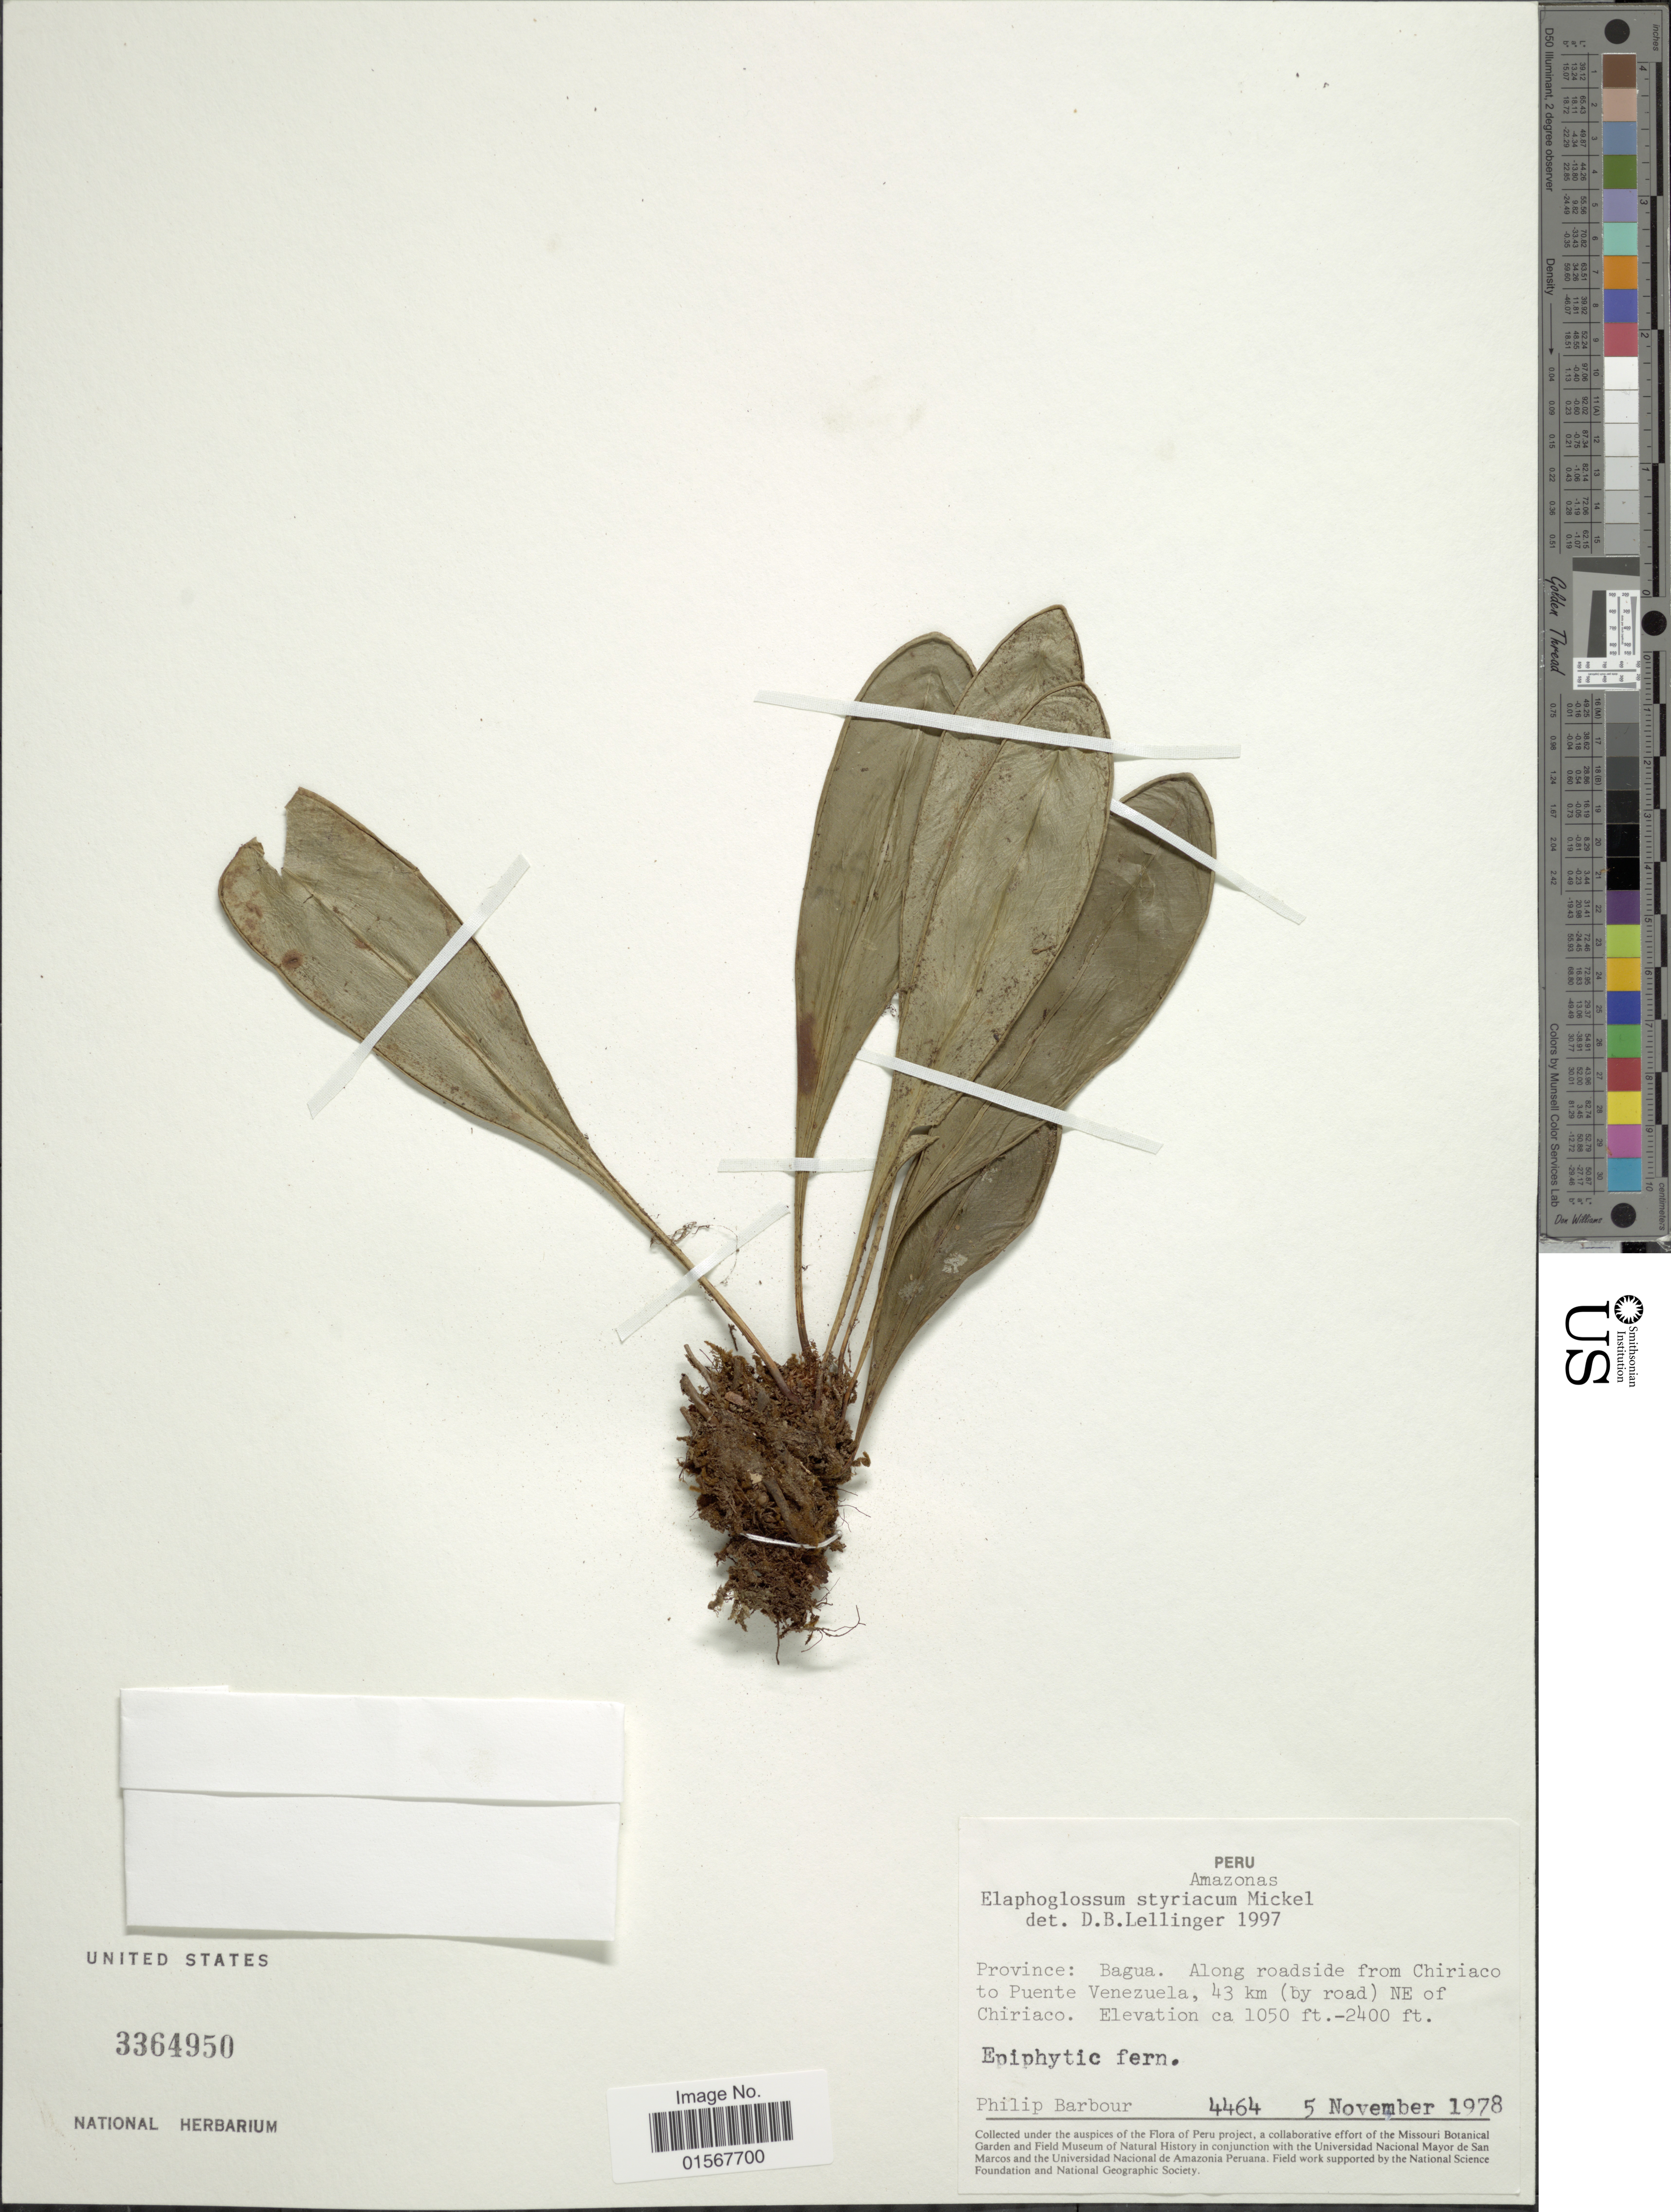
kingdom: Plantae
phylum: Tracheophyta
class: Polypodiopsida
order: Polypodiales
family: Dryopteridaceae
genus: Elaphoglossum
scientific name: Elaphoglossum styriacum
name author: Mickel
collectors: P. Barbour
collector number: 4464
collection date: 1978-11-05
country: Peru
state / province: Amazonas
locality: Amazonas, Province: Bagua, along roadside from Chiriaco to Puente Venezuela, 43 km (by road) NE of Chiriaco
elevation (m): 320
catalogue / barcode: US 3364950